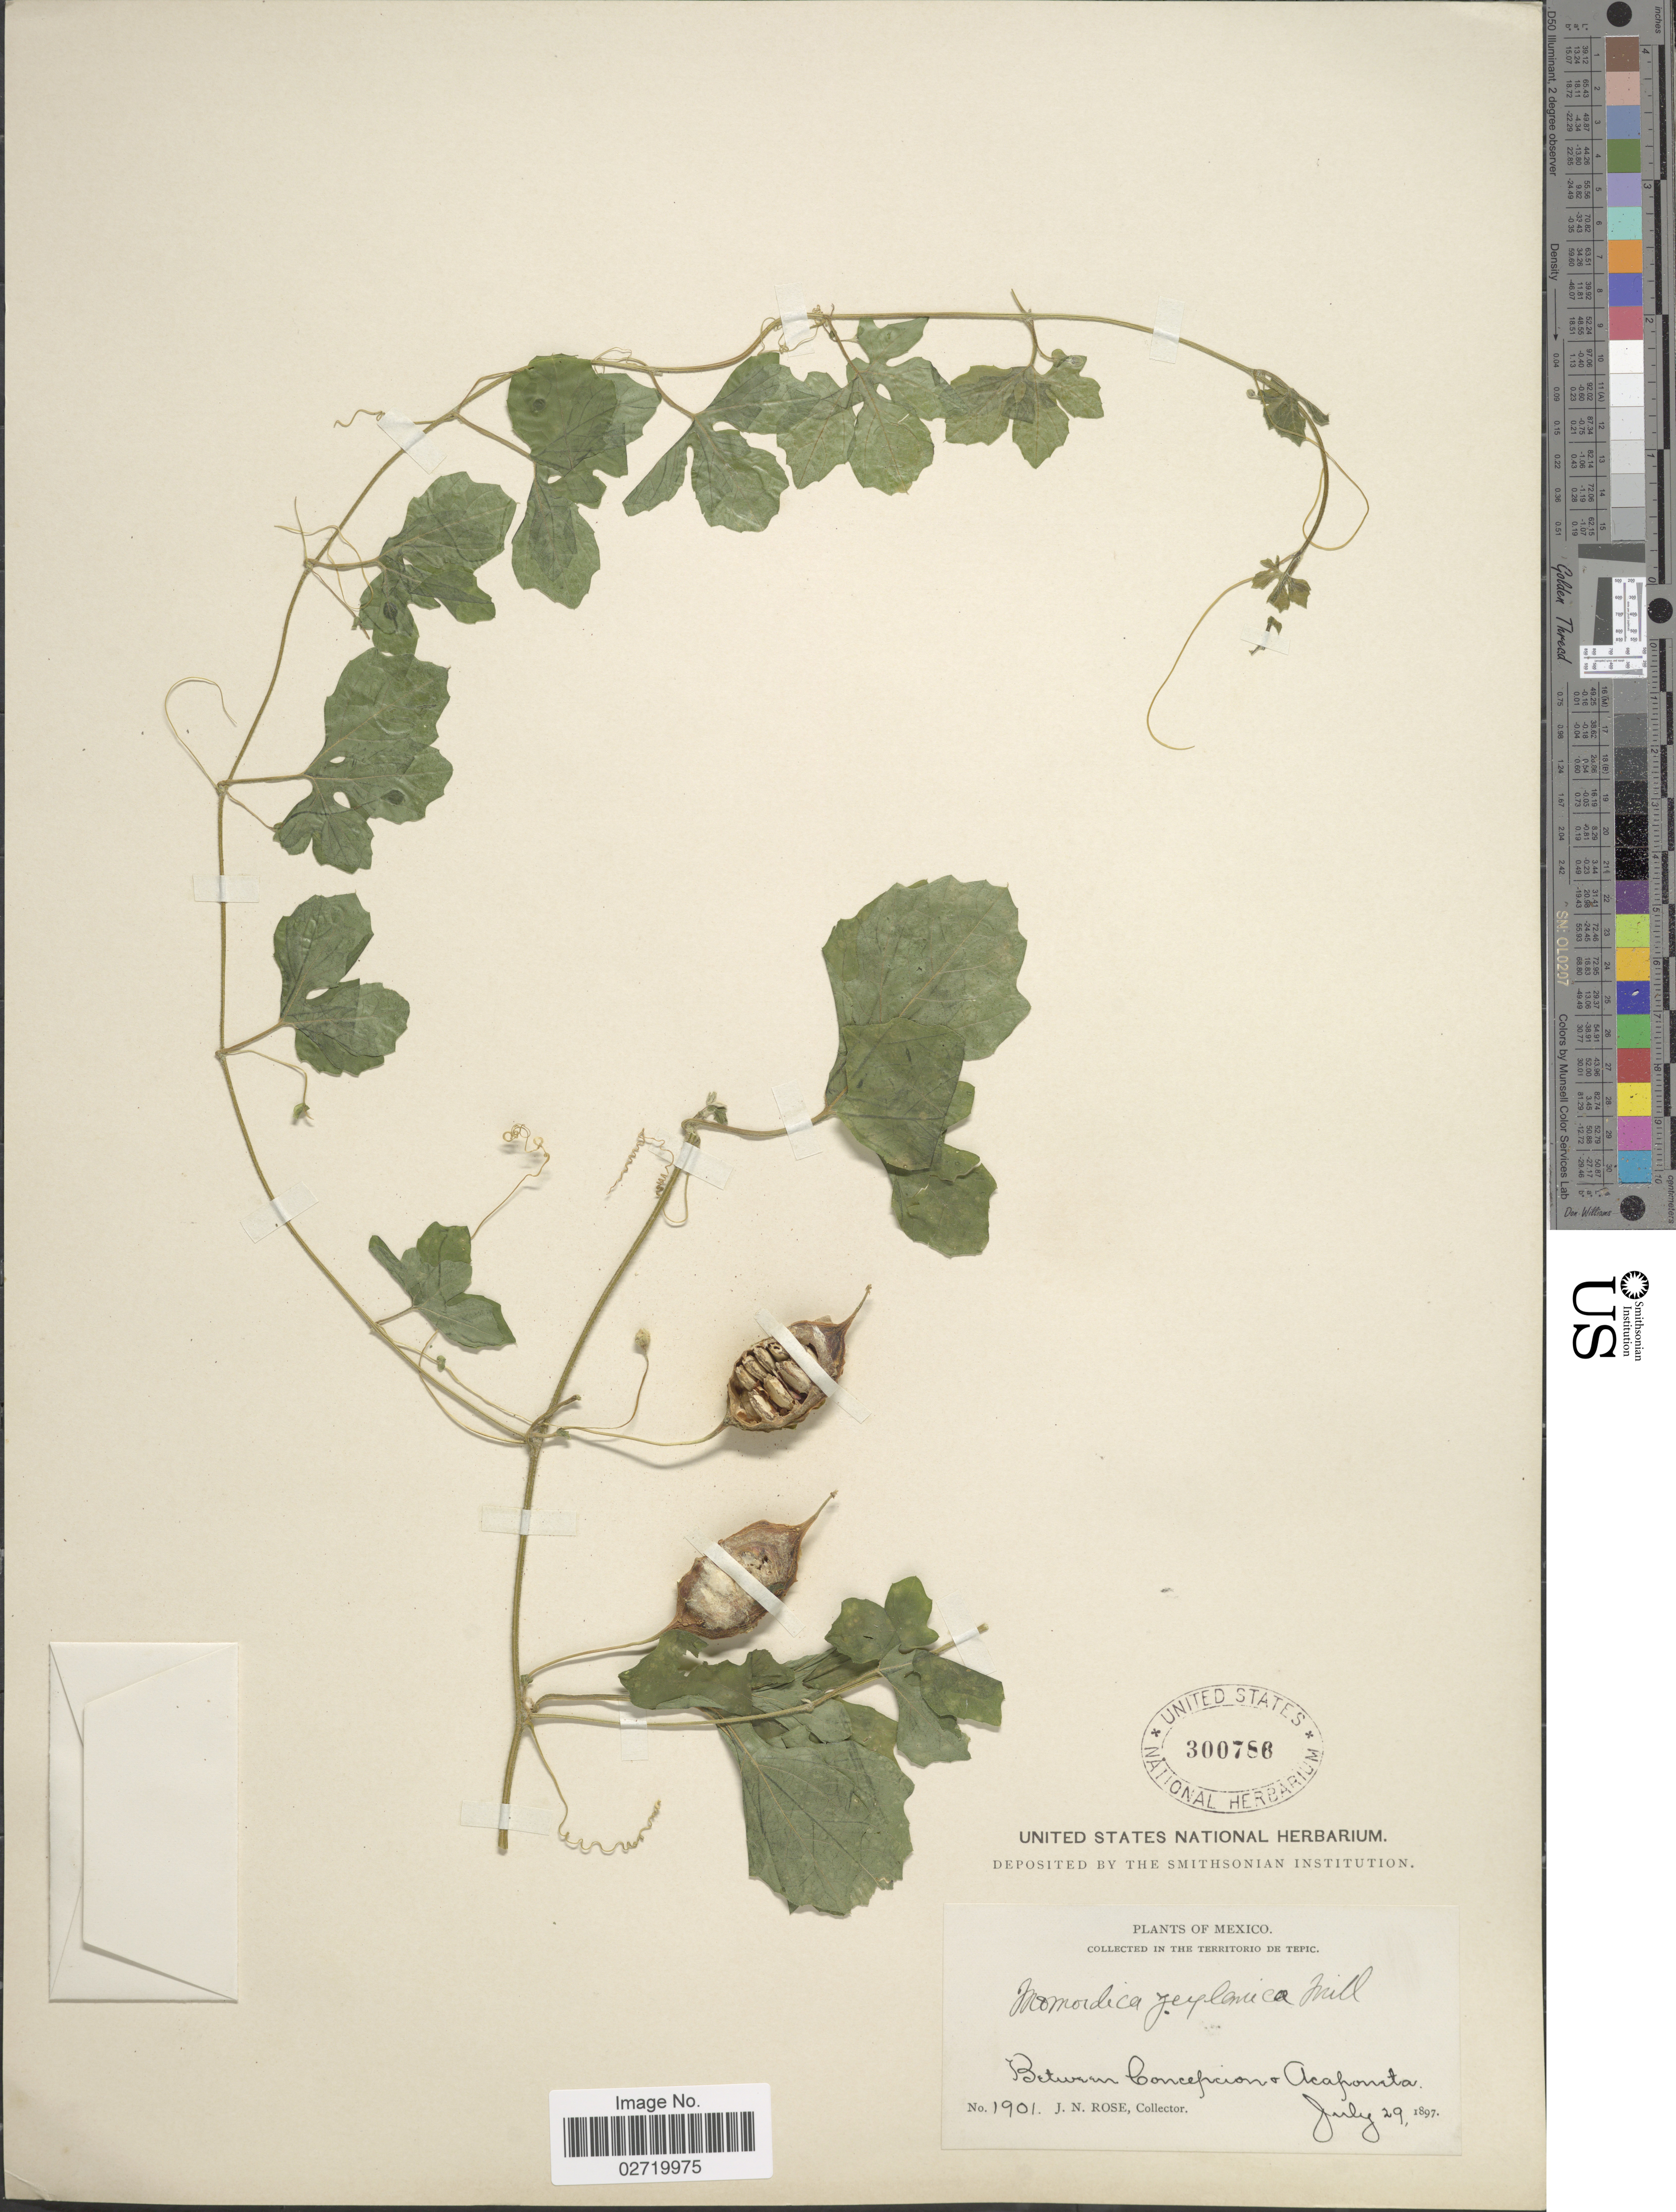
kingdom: Plantae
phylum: Tracheophyta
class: Magnoliopsida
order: Cucurbitales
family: Cucurbitaceae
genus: Momordica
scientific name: Momordica charantia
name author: L.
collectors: J. N. Rose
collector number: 1901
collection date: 1897-07-29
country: Mexico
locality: In the Territorio de Tepic. Between Concepcion + Acaponeta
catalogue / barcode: US 300786